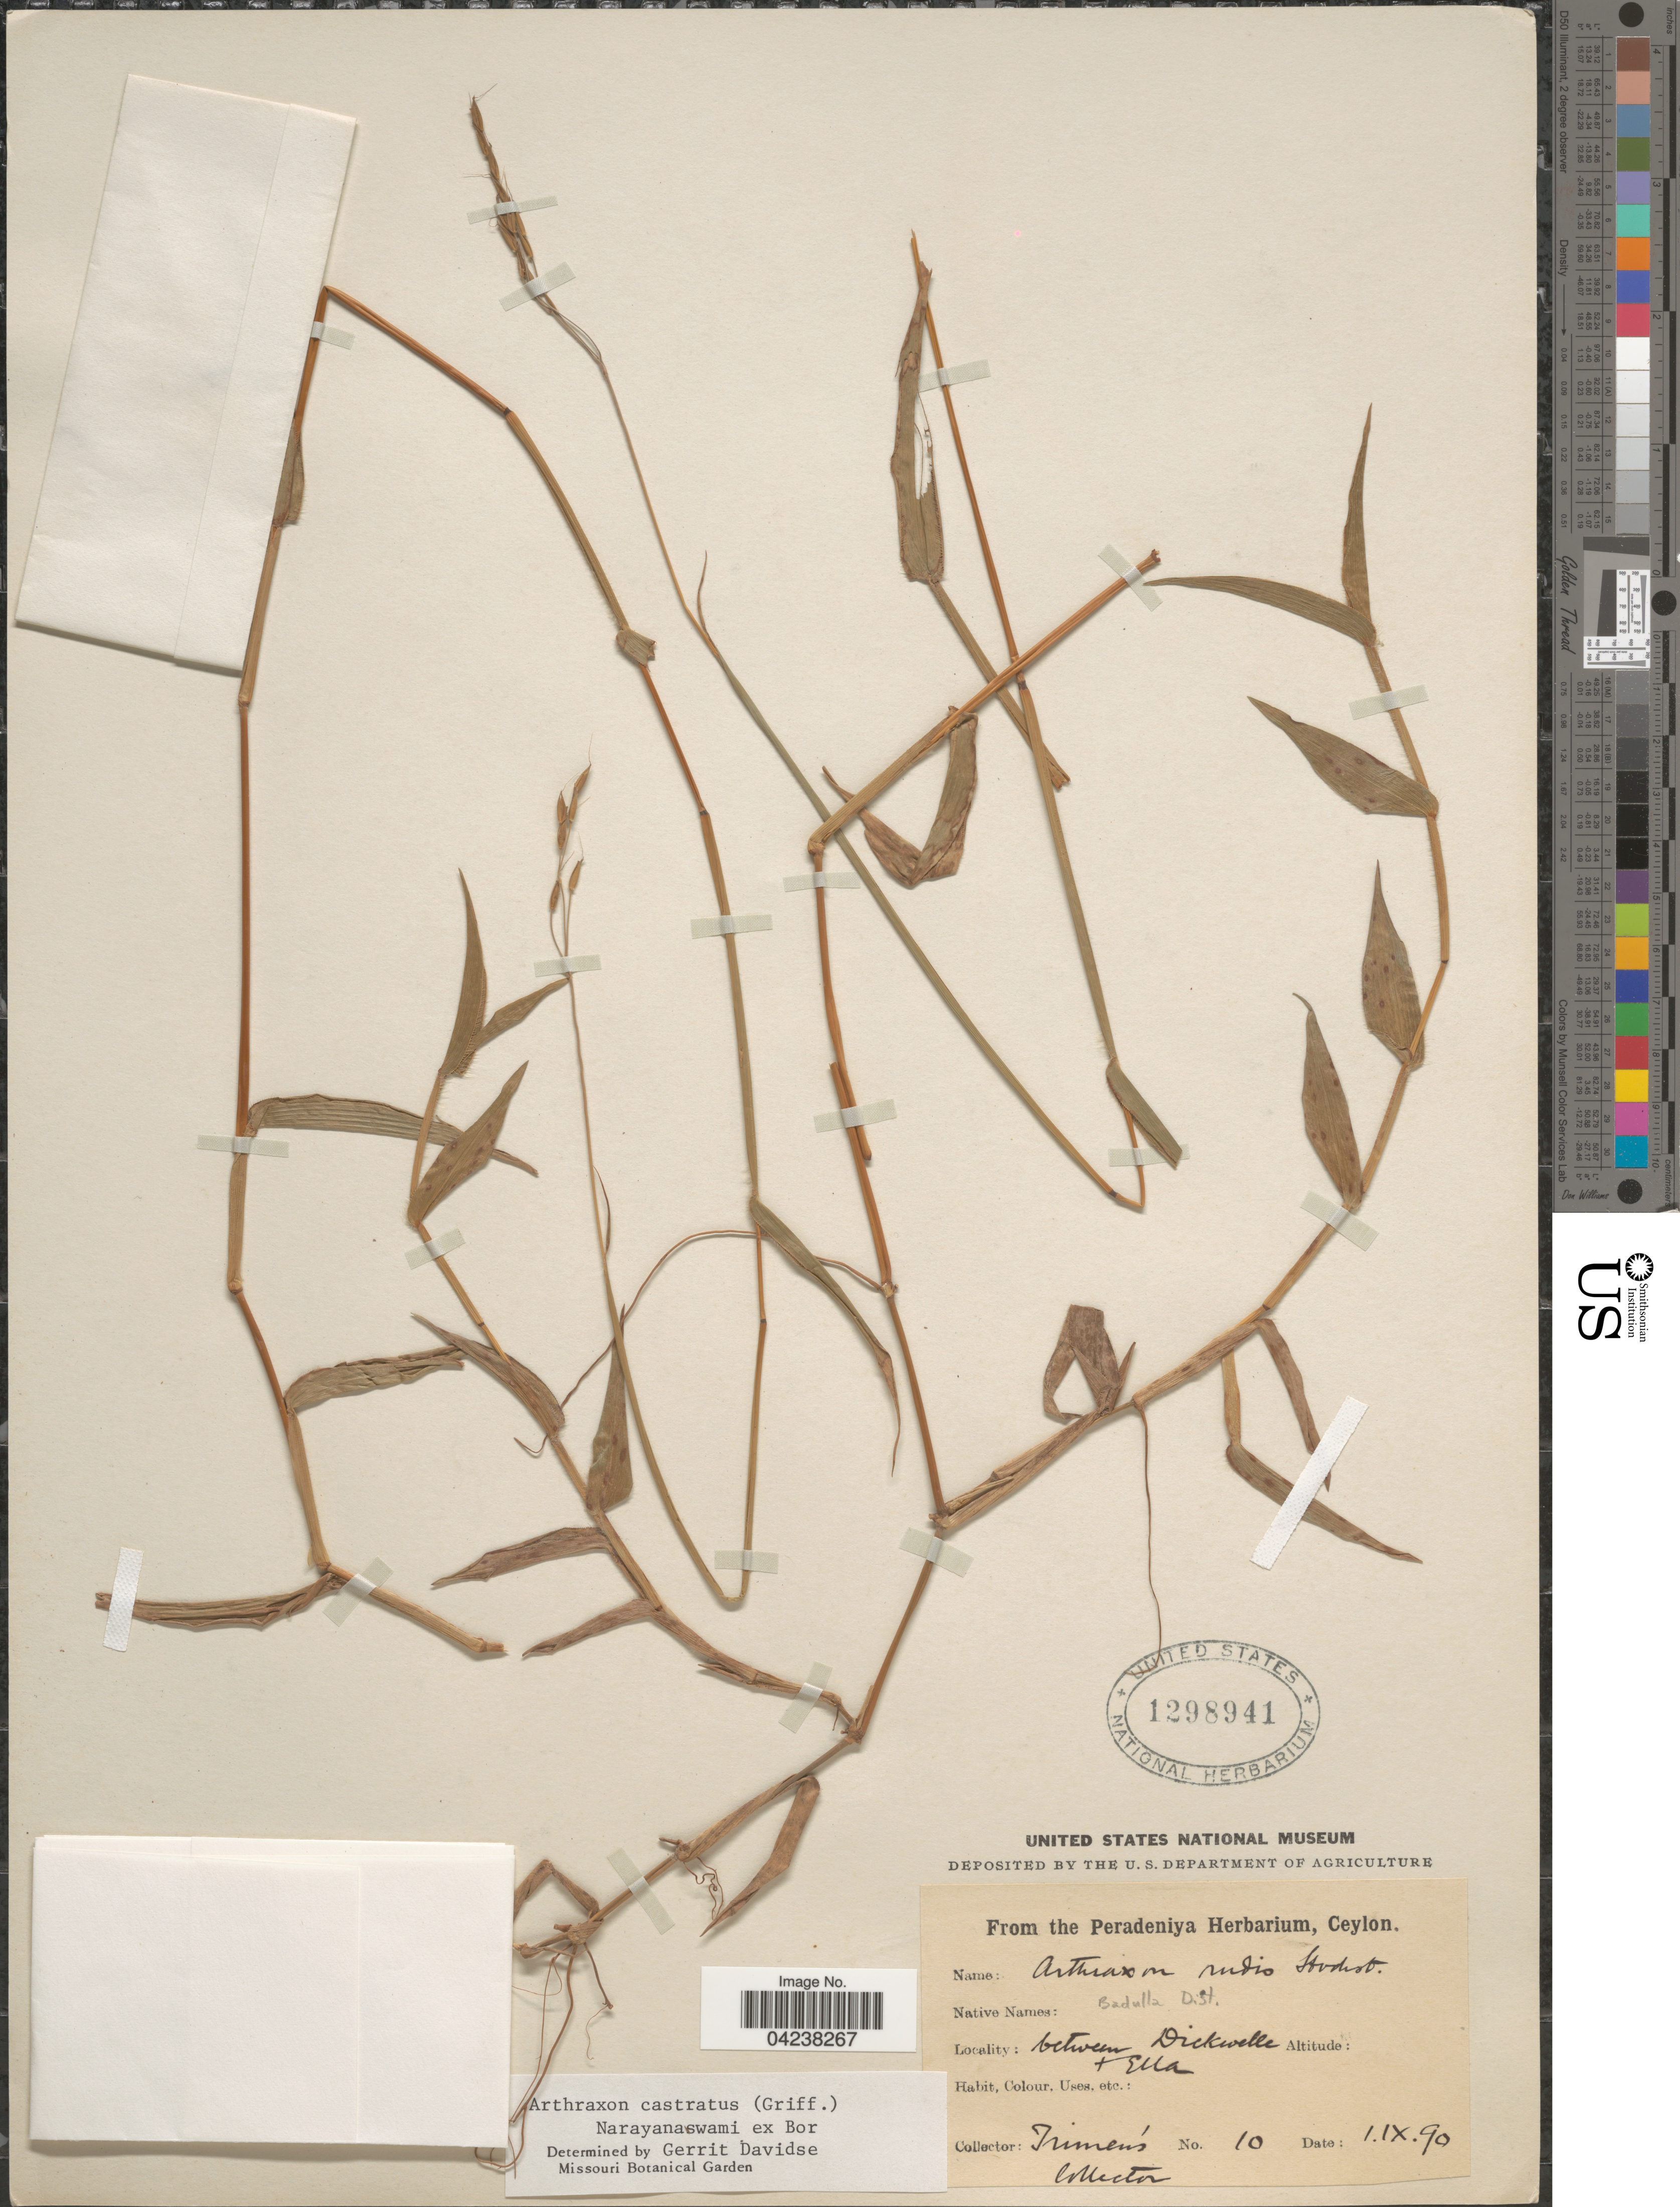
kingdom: Plantae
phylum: Tracheophyta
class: Liliopsida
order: Poales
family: Poaceae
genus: Arthraxon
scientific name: Arthraxon castratus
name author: (Griff.) V. Naray. ex Bor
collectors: Trimen's collector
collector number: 10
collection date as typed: Transcribed d/m/y: 1/9/90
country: Sri Lanka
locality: Badulla Dist. Between Dickwella & Ella.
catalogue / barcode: US 1298941